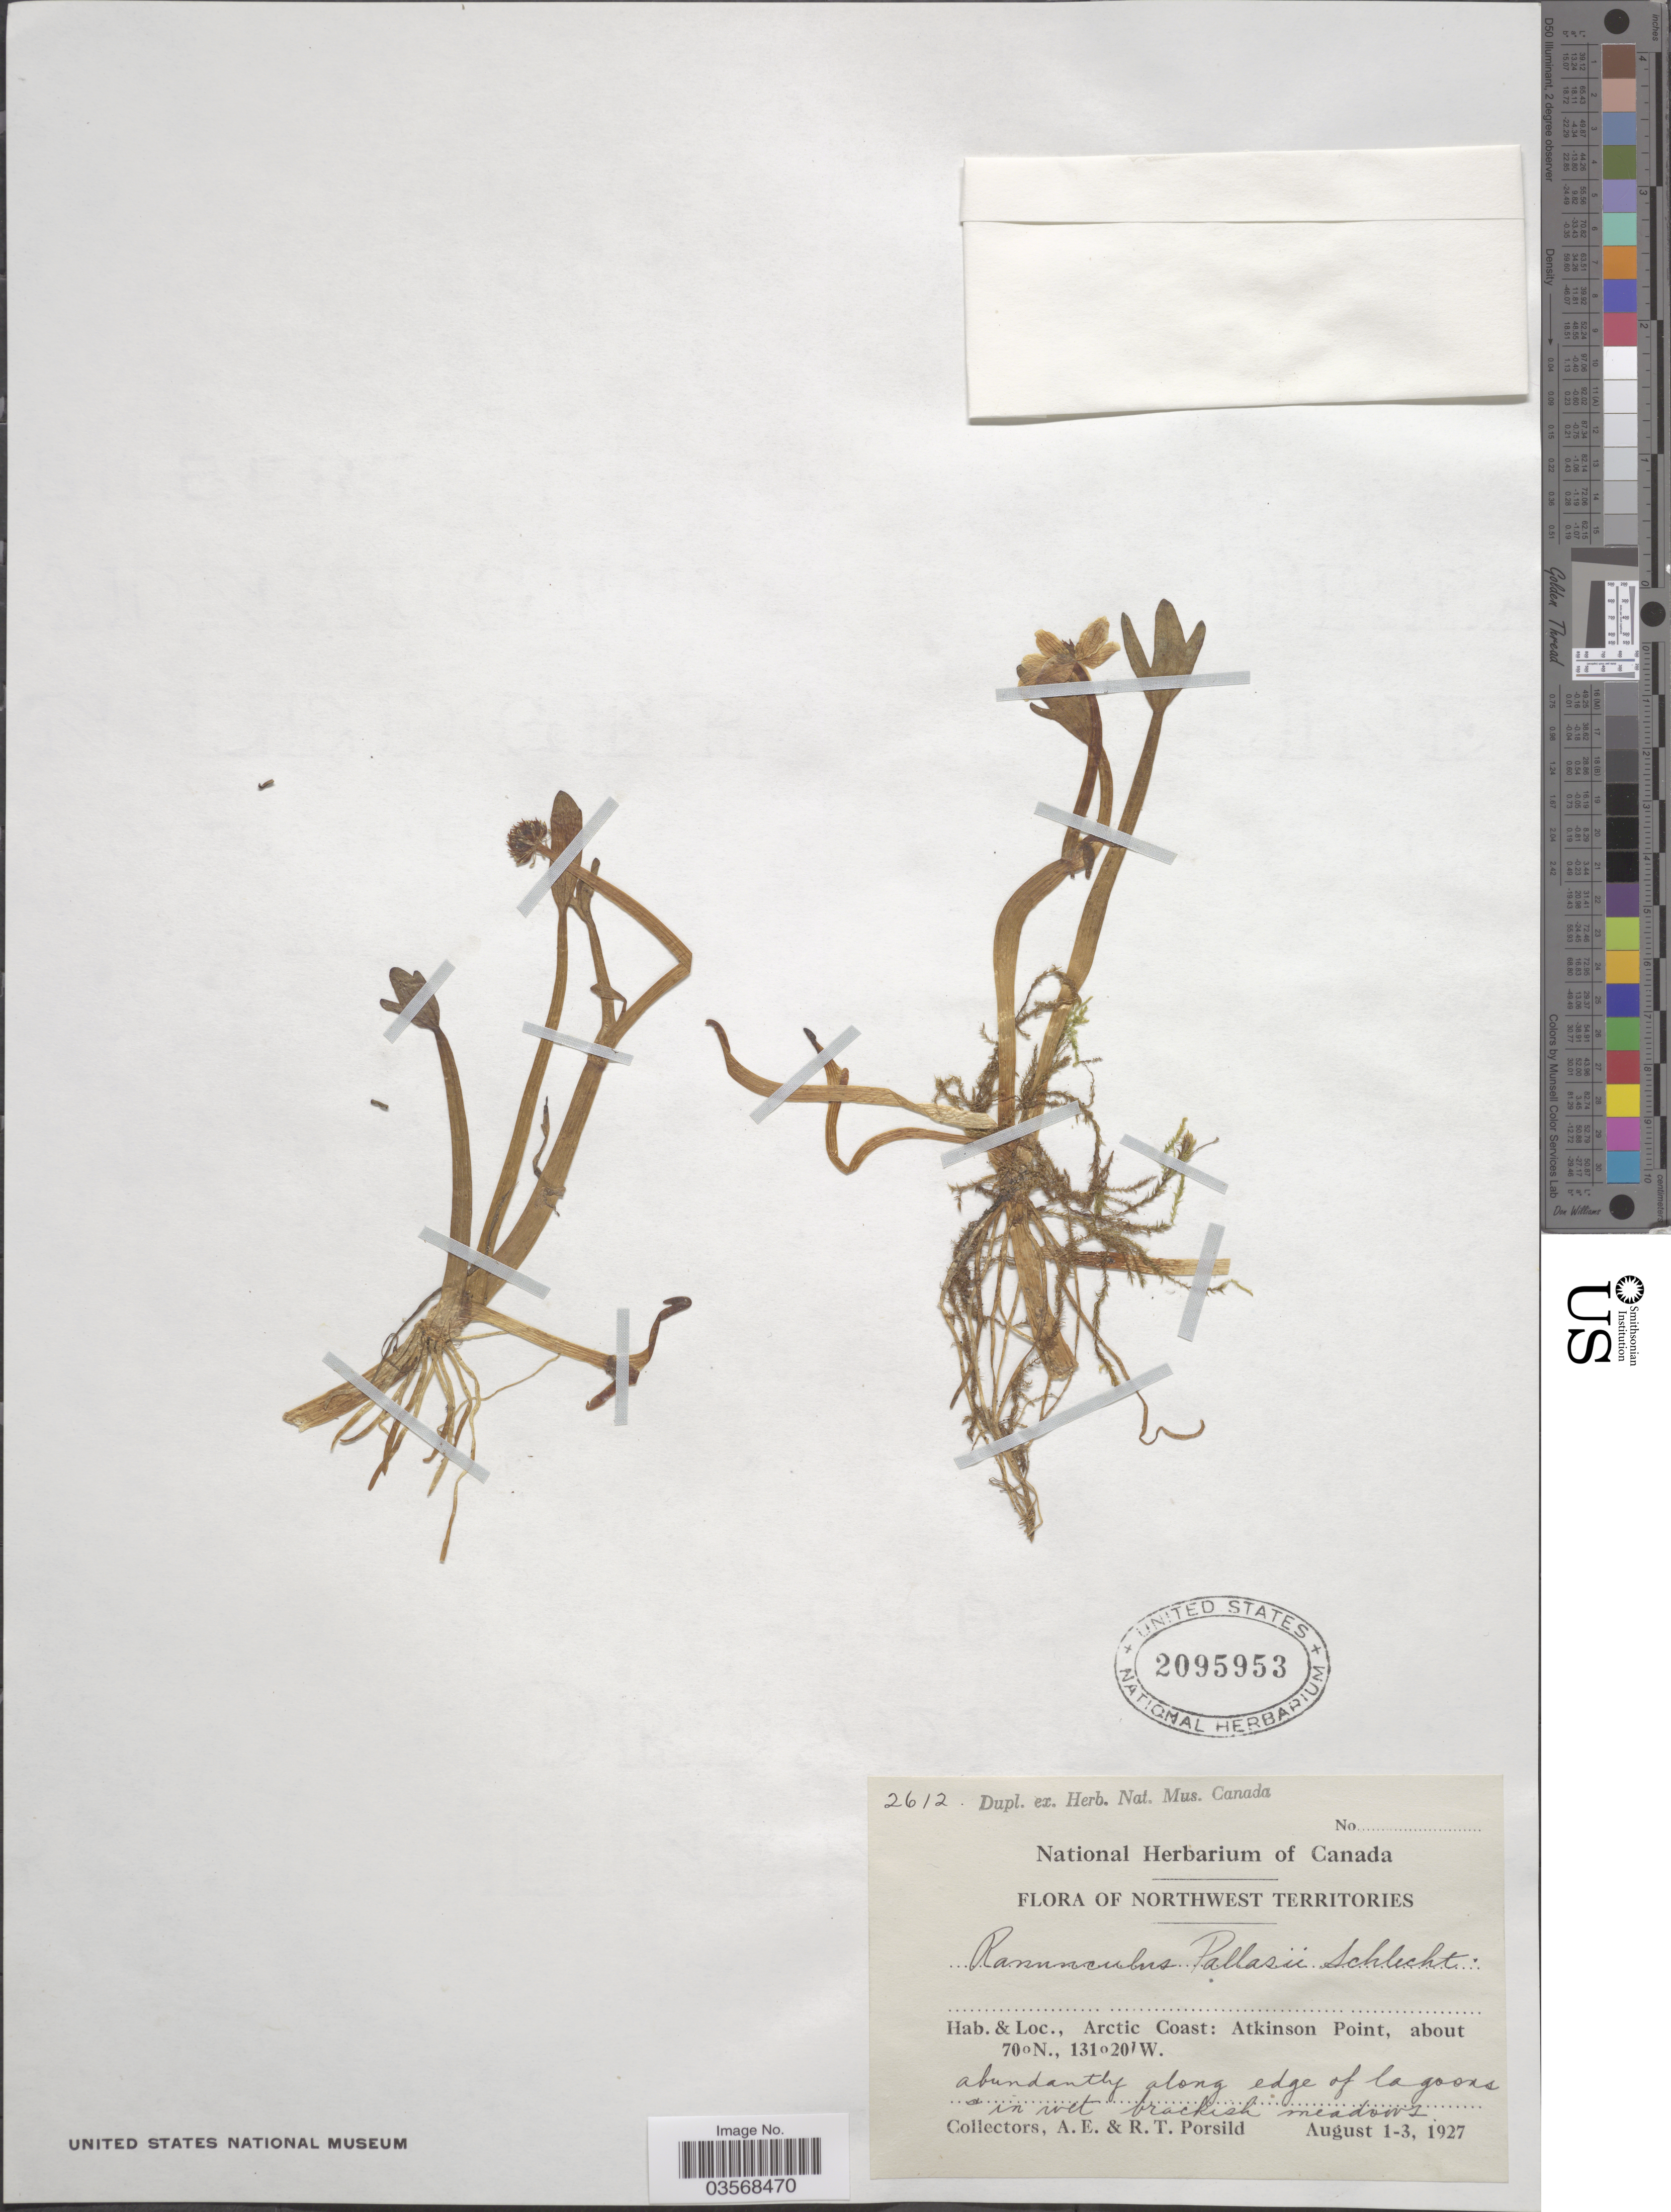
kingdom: Plantae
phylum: Tracheophyta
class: Magnoliopsida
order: Ranunculales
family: Ranunculaceae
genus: Ranunculus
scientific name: Ranunculus pallasii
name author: Schltdl.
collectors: A. E. Porsild & R. T. Porsild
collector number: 2612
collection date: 1927-08-01/1927-08-03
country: Canada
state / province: Northwest Territories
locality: Arctic Coast: Atkinson Point.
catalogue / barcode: US 2095953